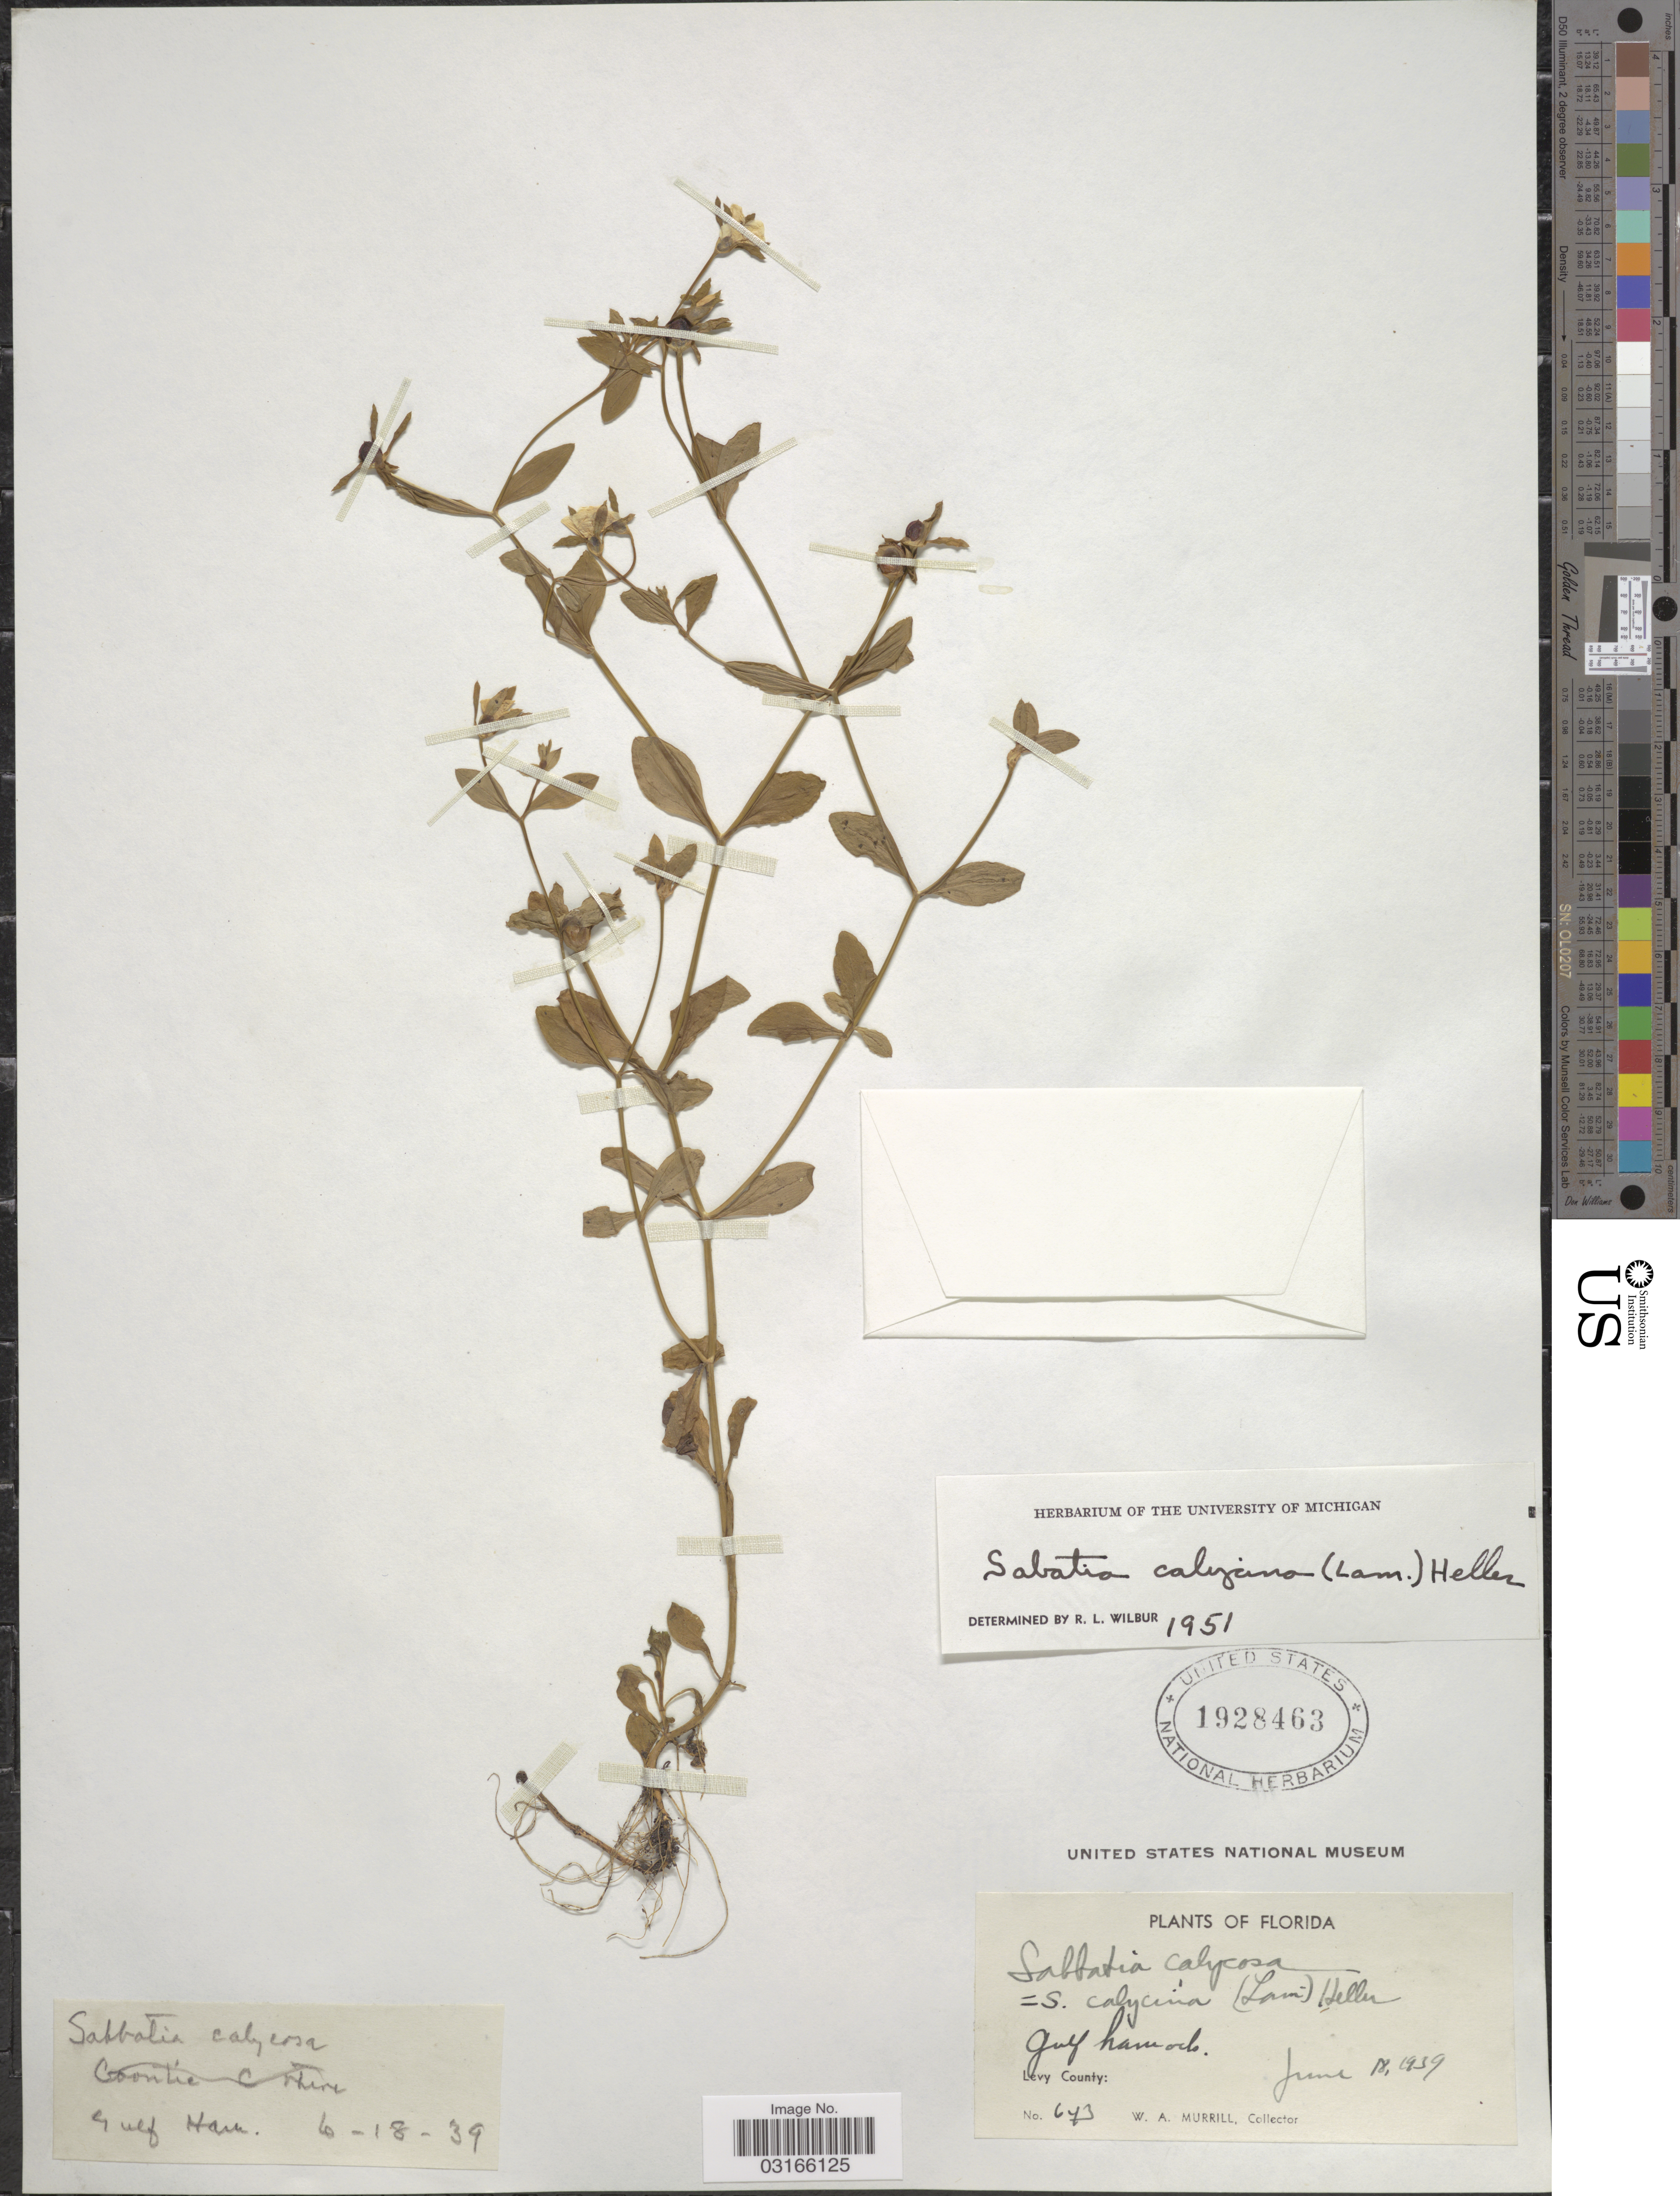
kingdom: Plantae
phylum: Tracheophyta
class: Magnoliopsida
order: Gentianales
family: Gentianaceae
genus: Sabatia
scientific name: Sabatia calycina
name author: (Lam.) A. Heller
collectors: W. A. Murrill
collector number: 673*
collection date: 1939-06-18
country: United States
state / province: Florida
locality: Gulf hamocks. Levy County.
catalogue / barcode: US 1928463